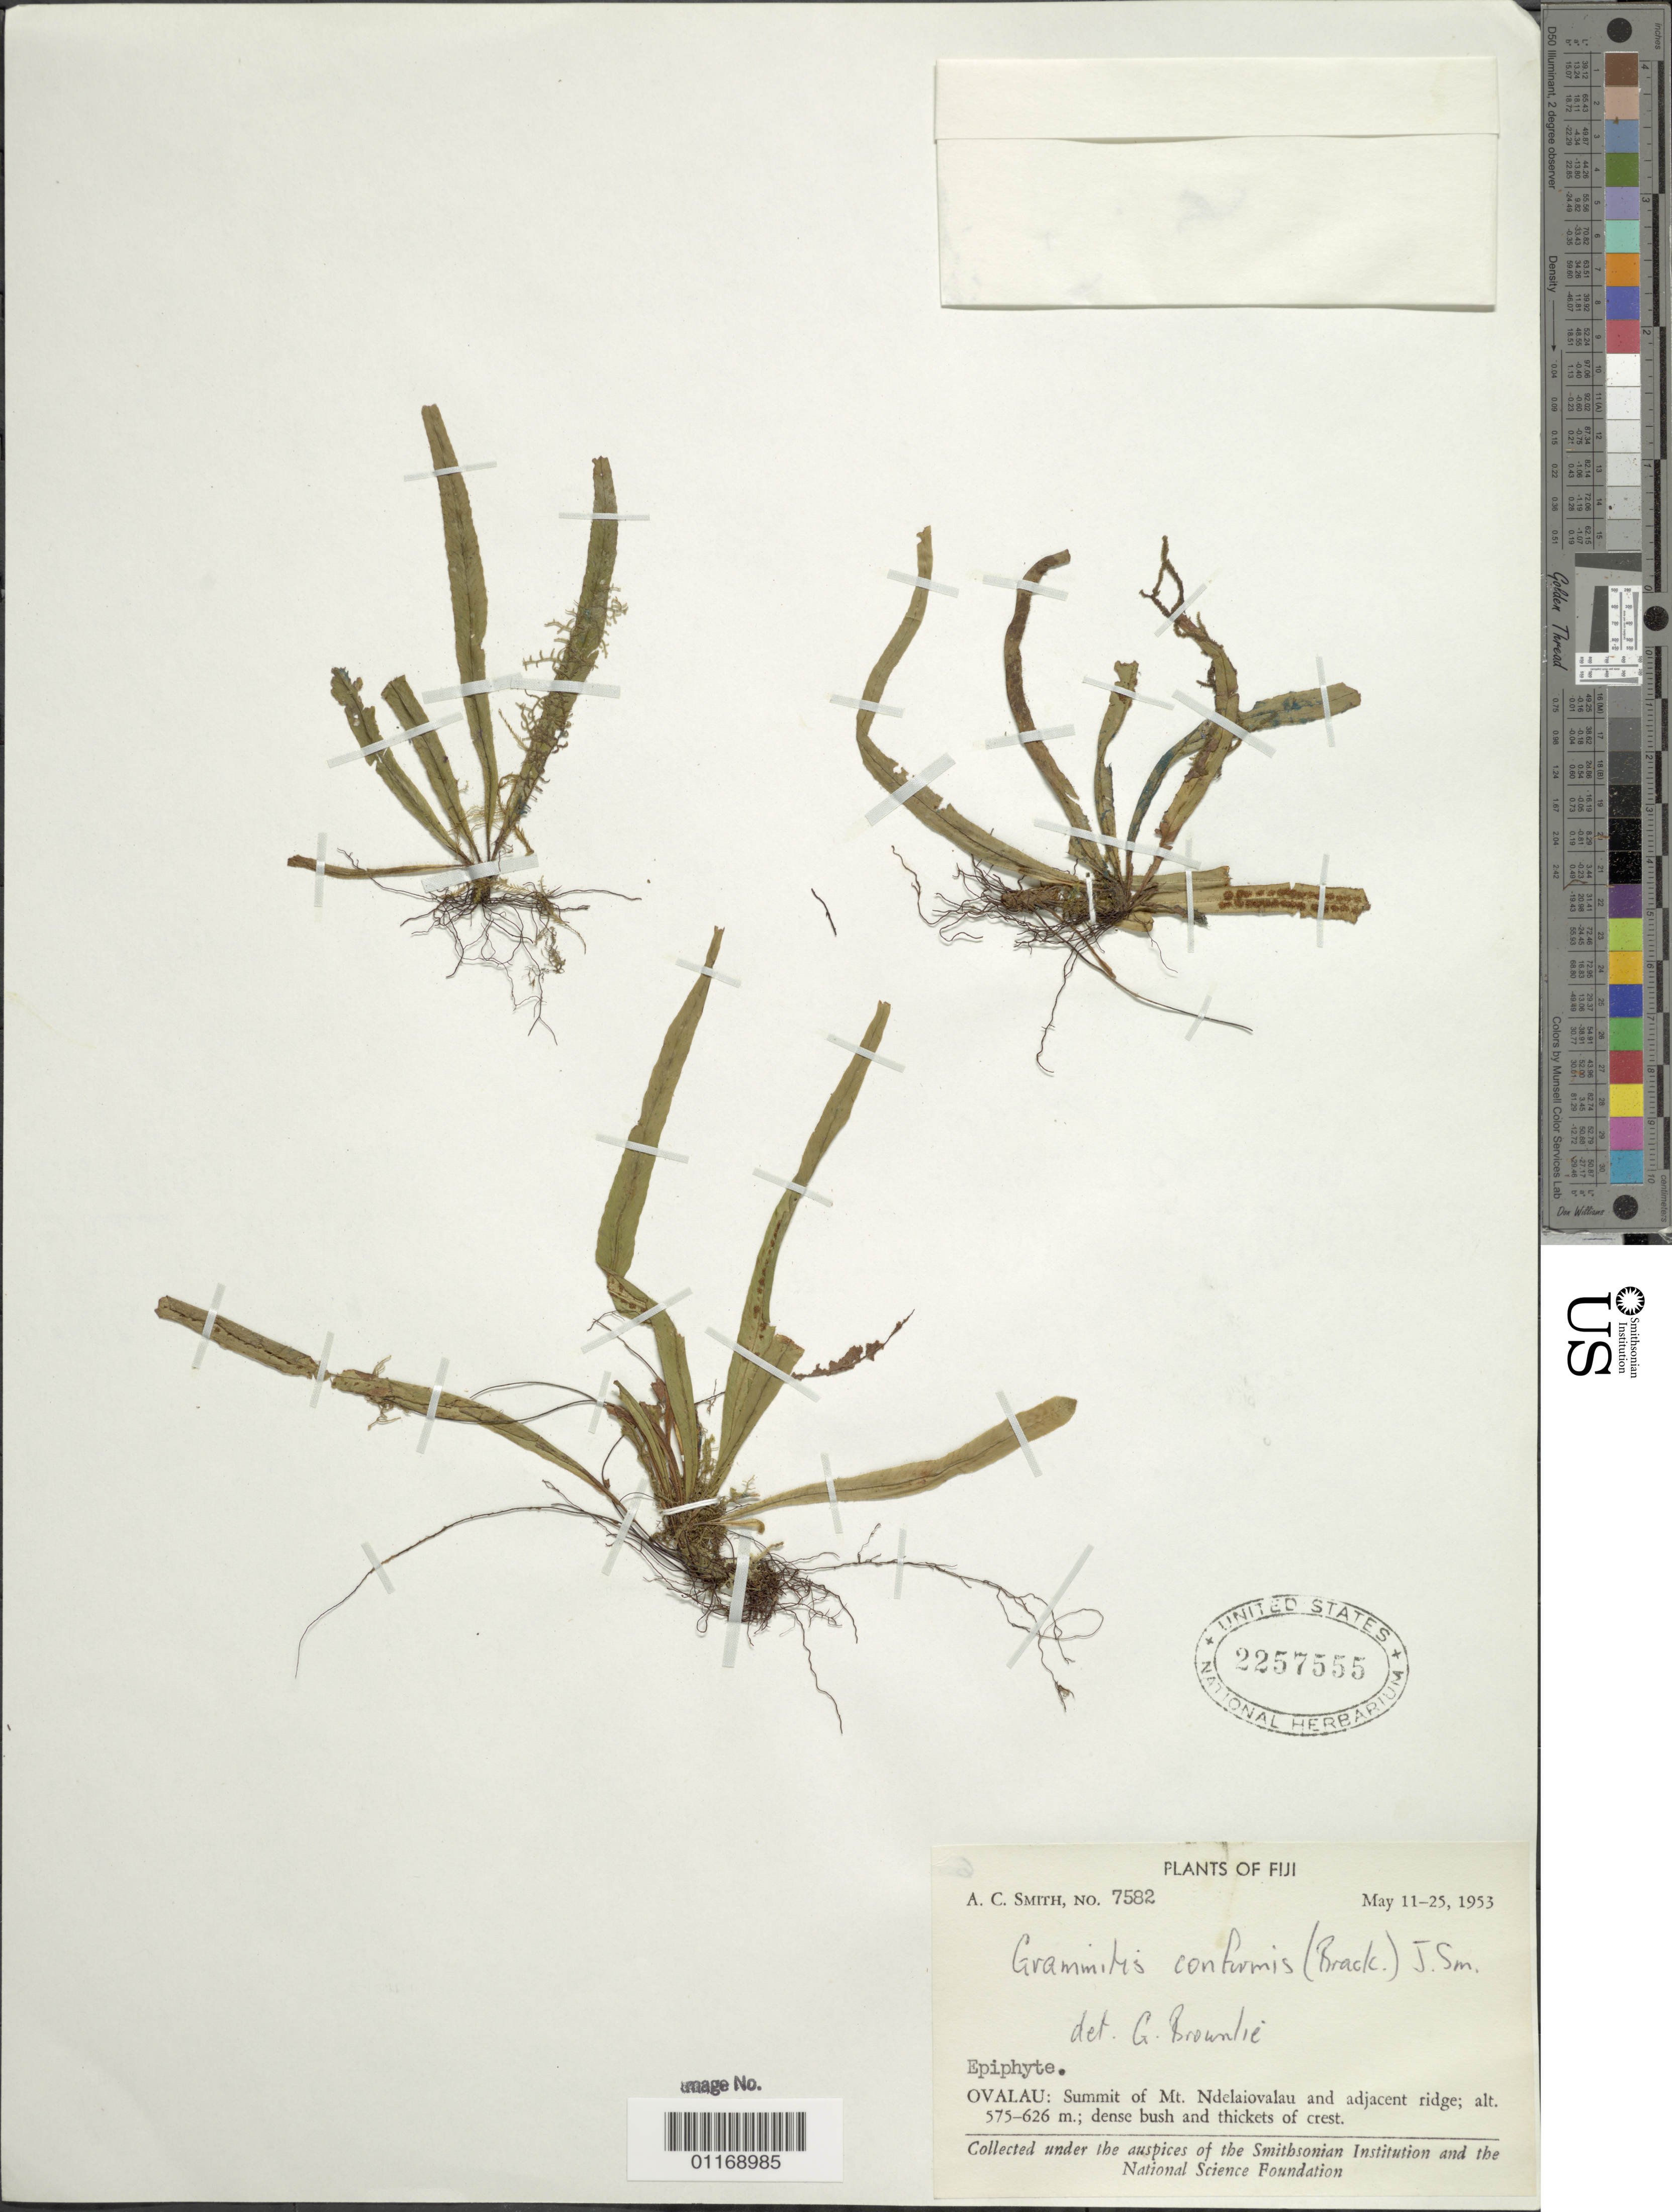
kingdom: Plantae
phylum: Tracheophyta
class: Polypodiopsida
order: Polypodiales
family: Polypodiaceae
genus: Oreogrammitis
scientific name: Oreogrammitis conformis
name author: (Brack.) Parris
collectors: A. C. Smith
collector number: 7582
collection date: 1953-05-11/1953-05-25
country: Fiji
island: Ovalau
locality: Summit of Mt. Ndelaiovalau and adjacent ridge.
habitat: Dense bush and thickets of crest.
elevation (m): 575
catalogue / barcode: US 2257555